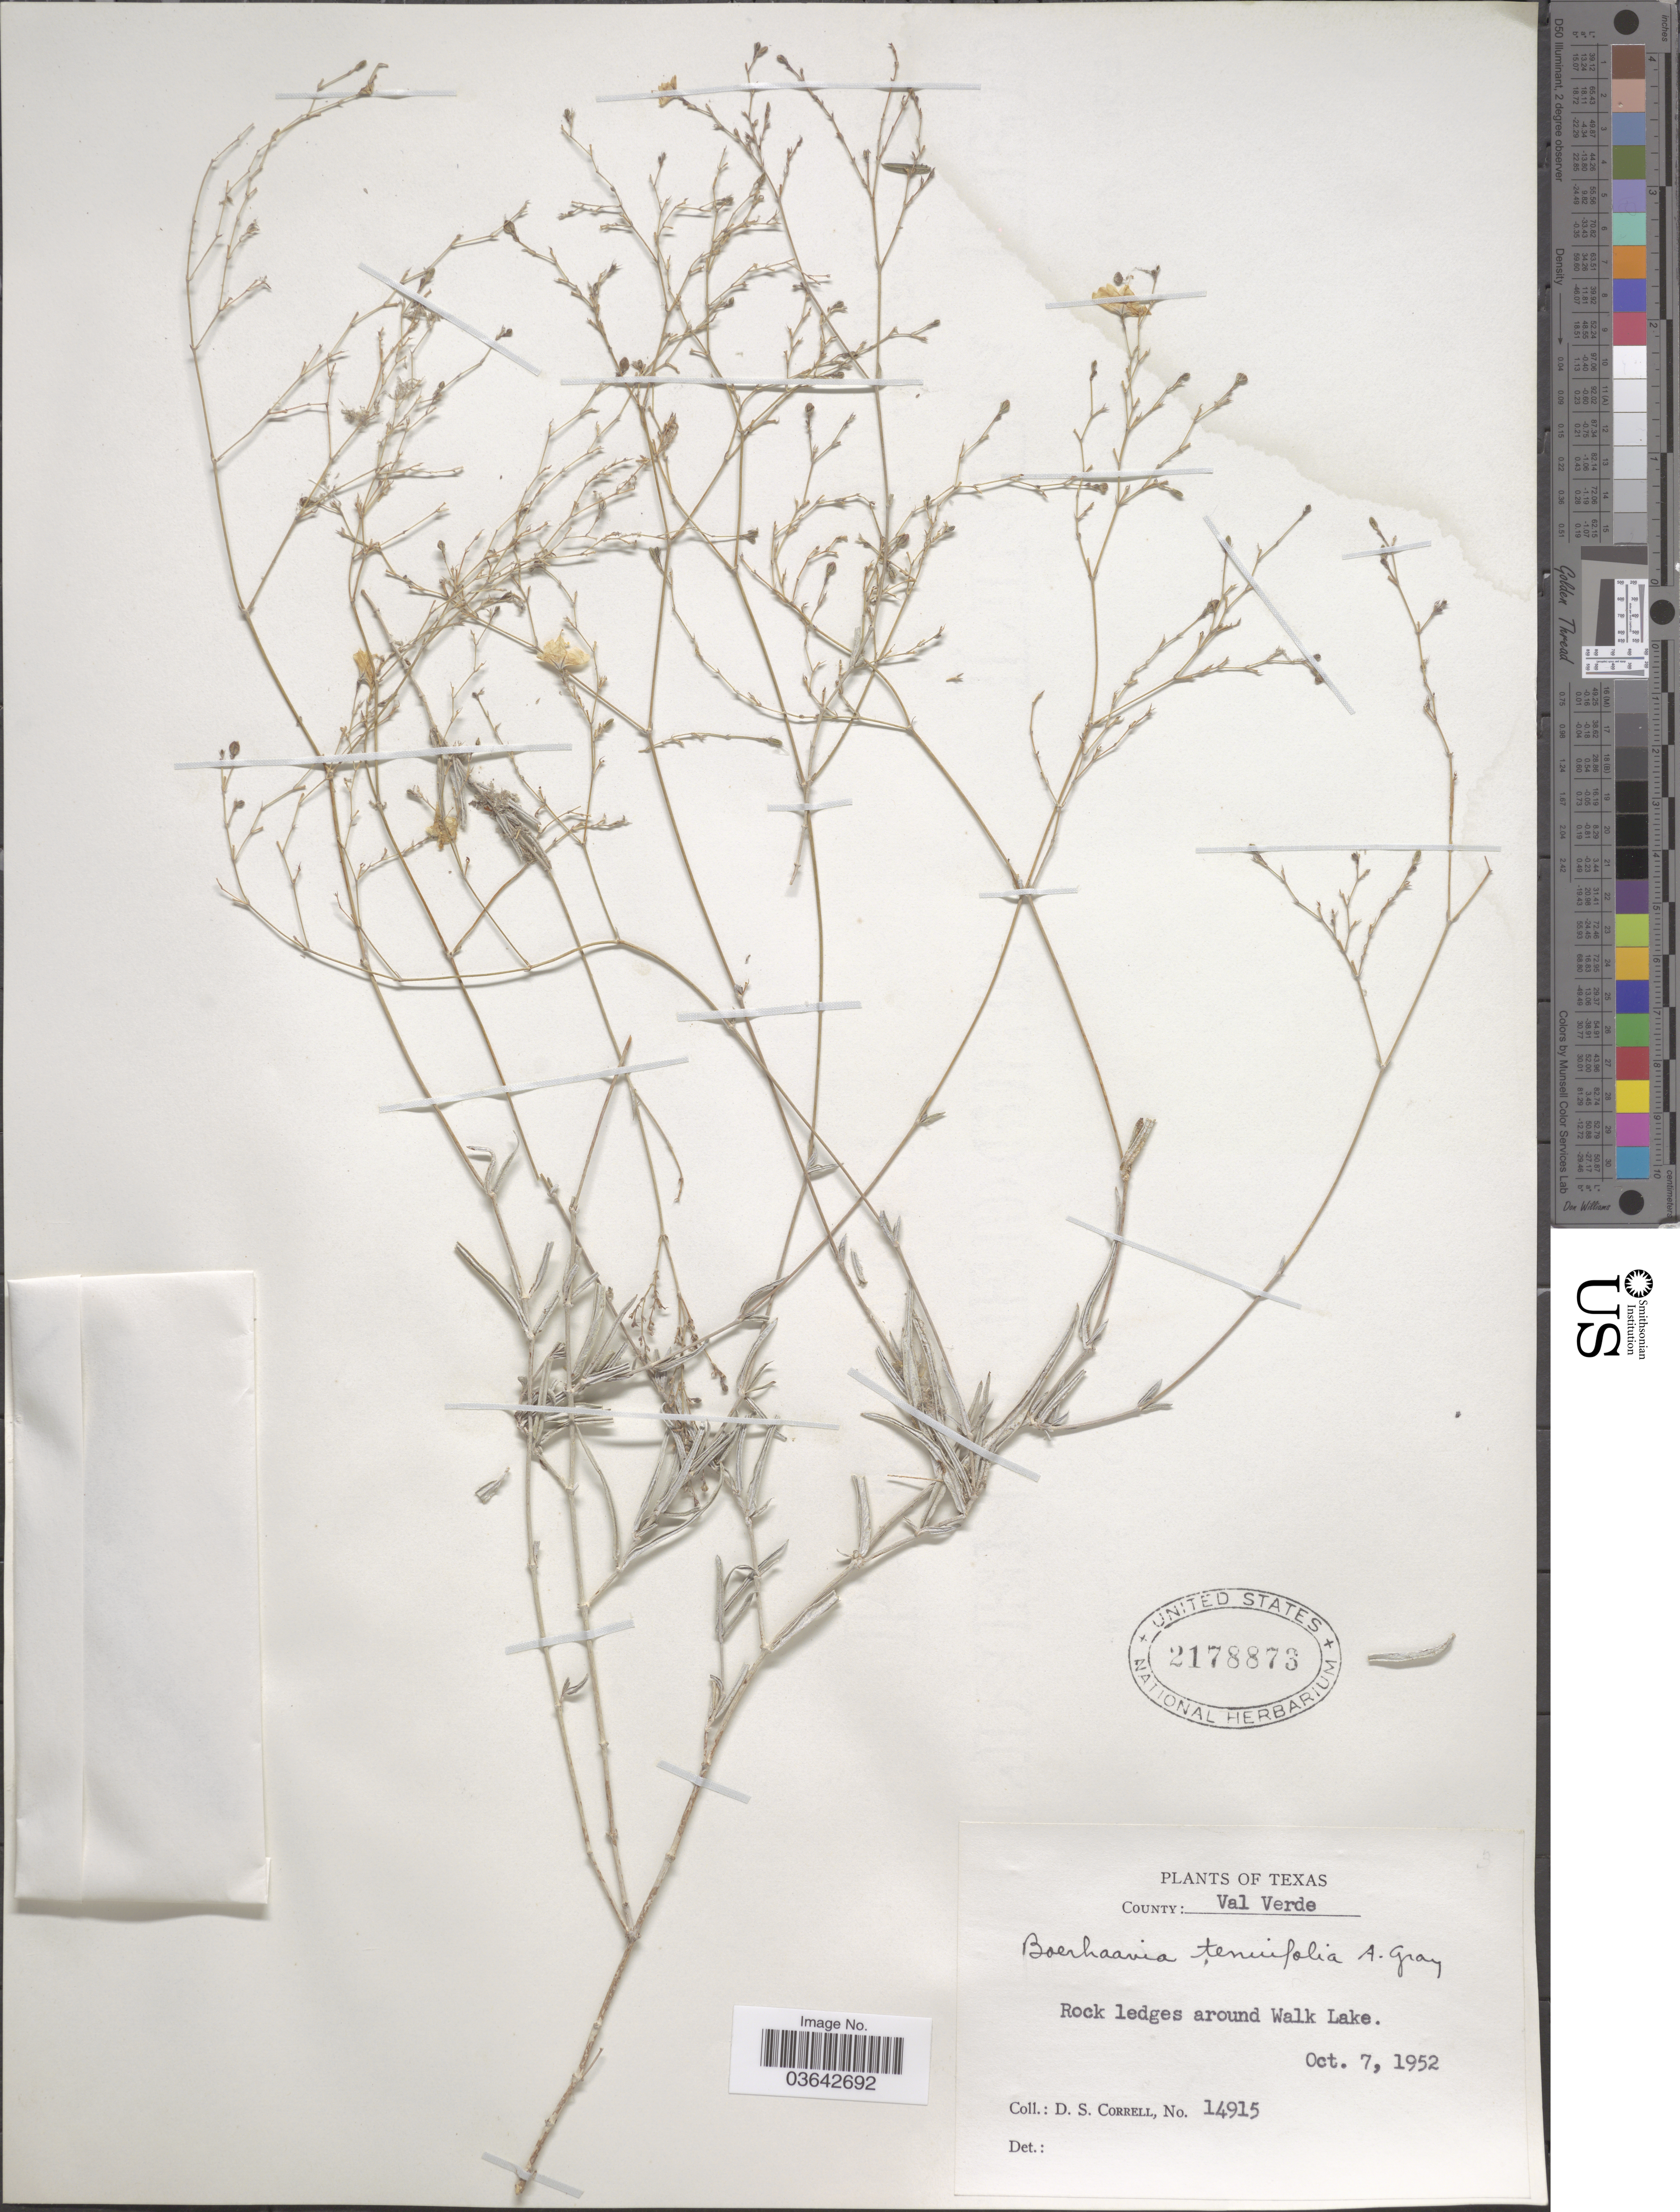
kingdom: Plantae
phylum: Tracheophyta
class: Magnoliopsida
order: Caryophyllales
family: Nyctaginaceae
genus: Boerhavia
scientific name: Boerhavia linearifolia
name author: A. Gray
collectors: D. S. Correll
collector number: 14915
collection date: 1952-10-07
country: United States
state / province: Texas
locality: County: Val Verde. Rock ledges around Walk Lake.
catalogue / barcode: US 2178873